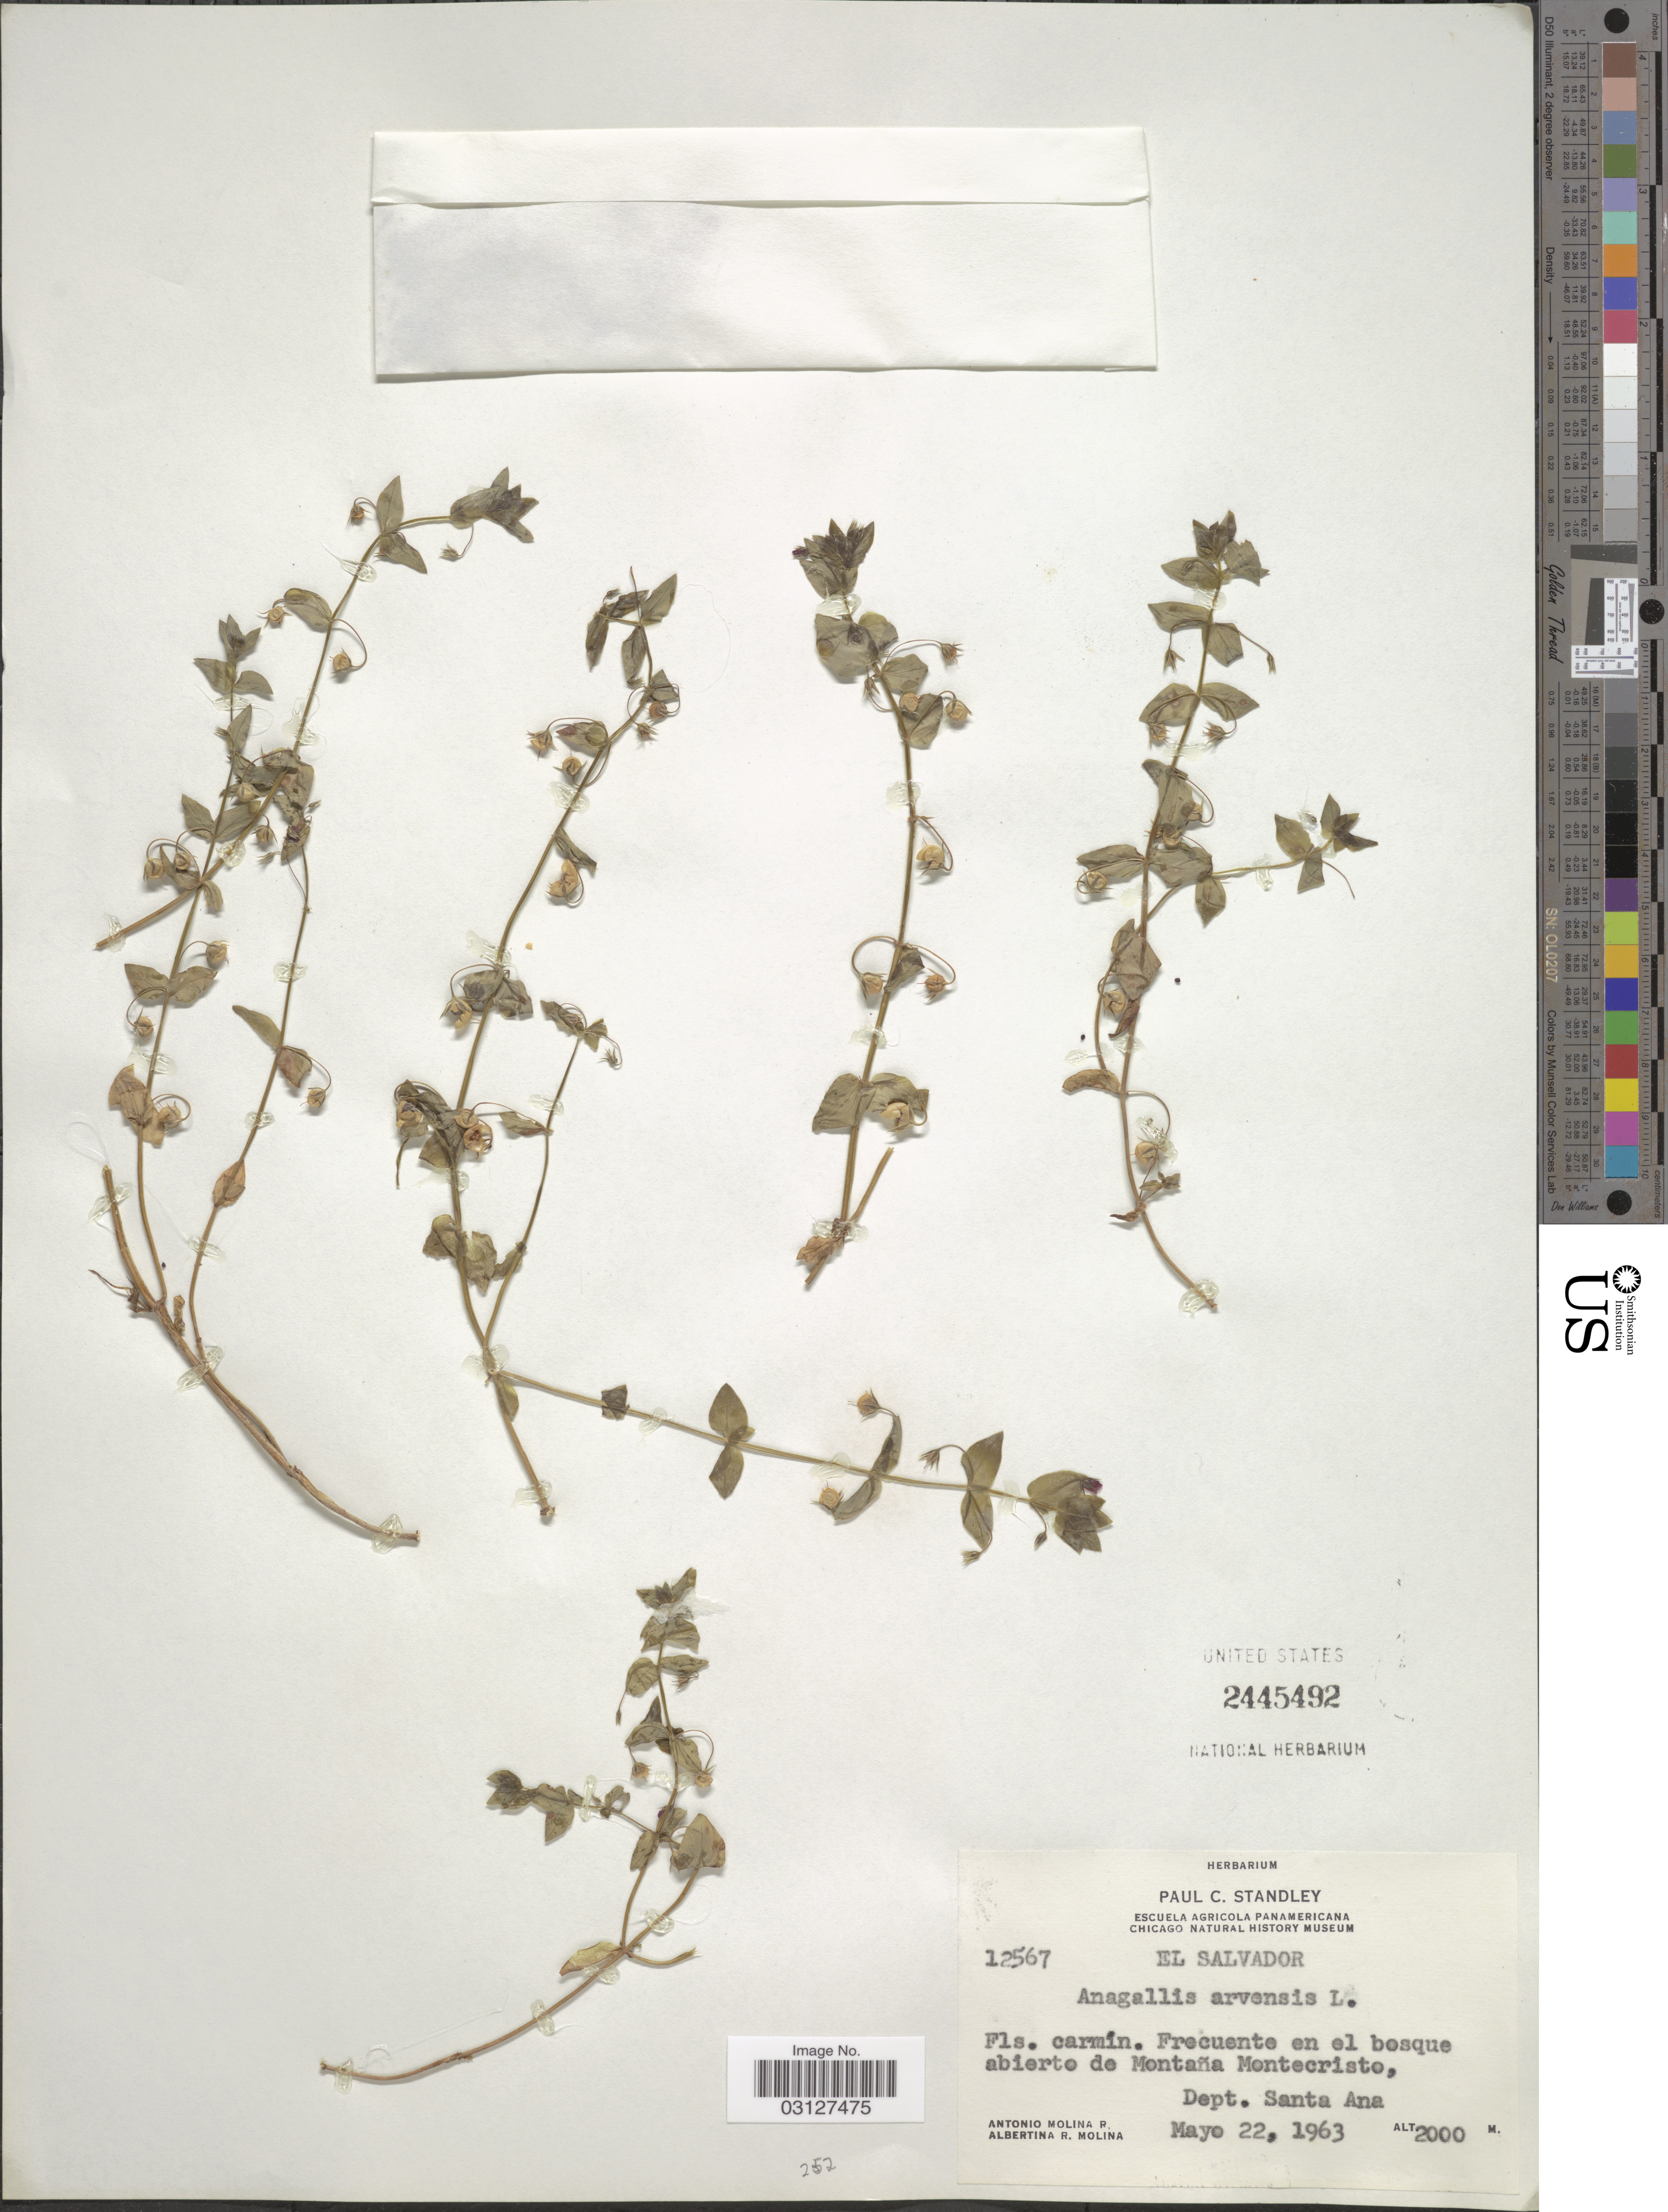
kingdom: Plantae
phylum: Tracheophyta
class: Magnoliopsida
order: Ericales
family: Primulaceae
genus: Anagallis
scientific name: Anagallis arvensis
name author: L.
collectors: A. Molina R. & A. R. Molina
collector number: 12567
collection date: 1963-05-22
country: El Salvador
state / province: Santa Ana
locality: Frecuente en el bosque abierto de Montaña Montecristo, Dept. Santa Ana.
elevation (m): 2000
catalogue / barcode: US 2445492